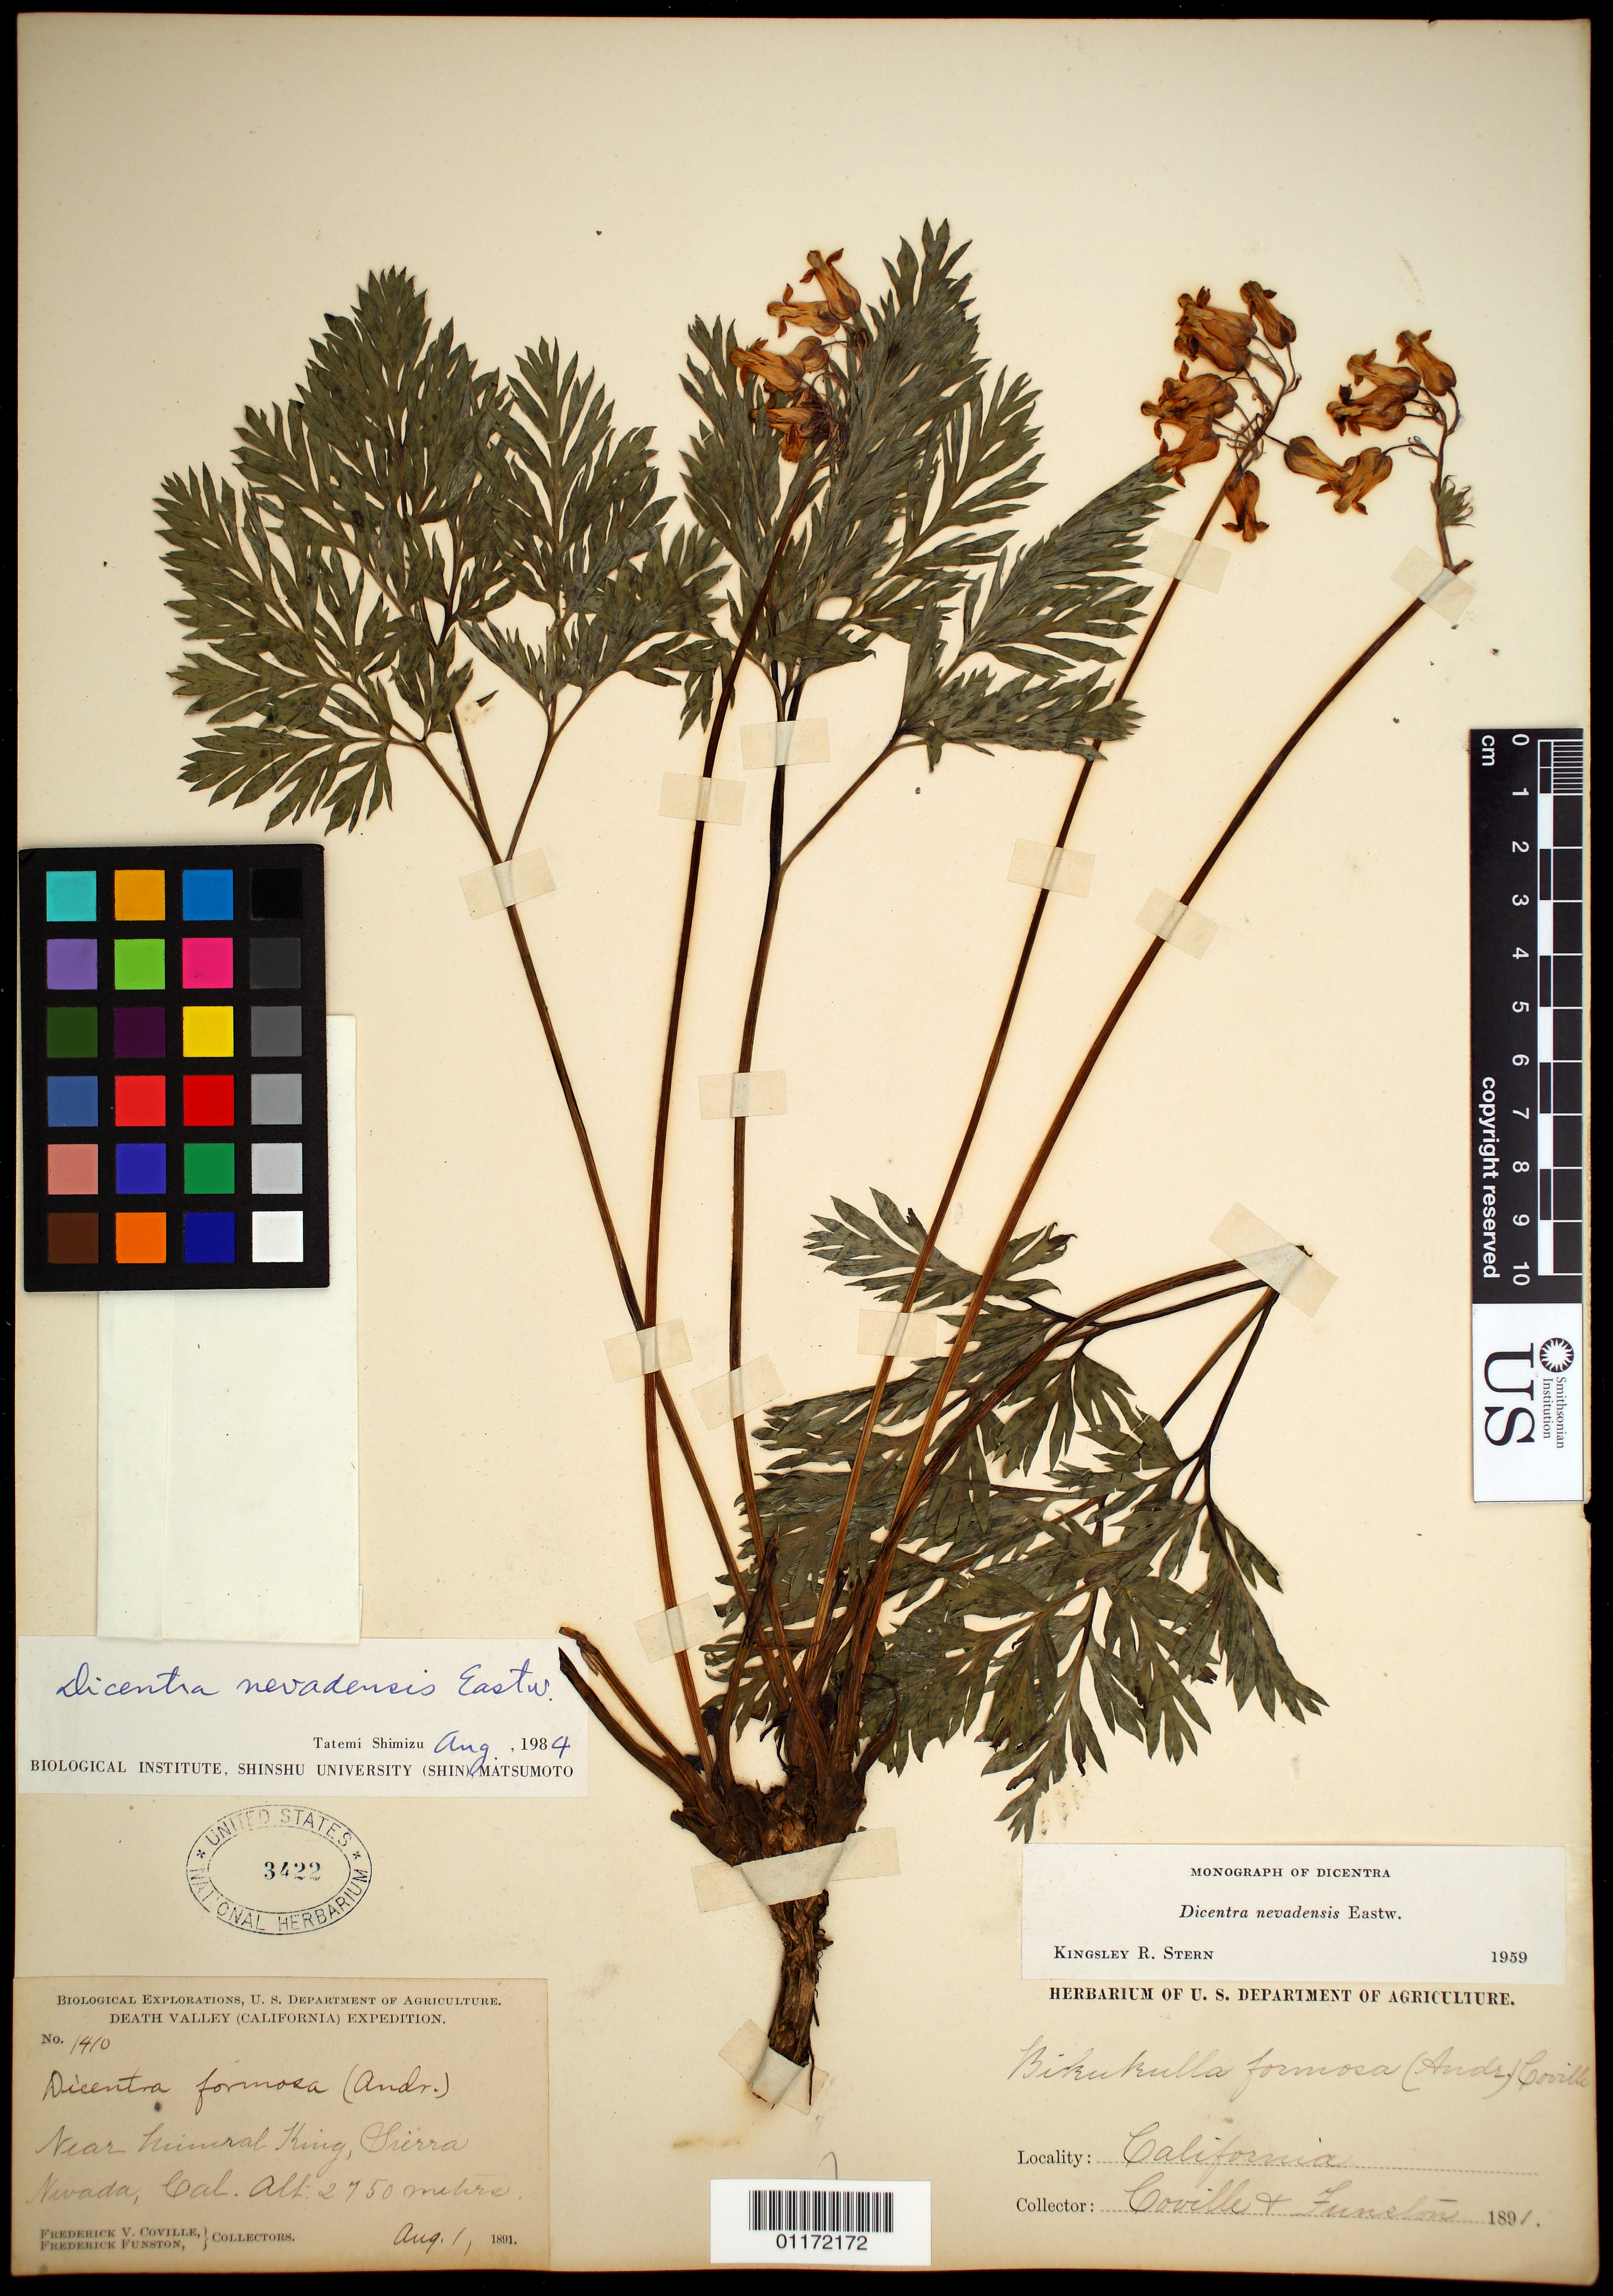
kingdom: Plantae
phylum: Tracheophyta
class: Magnoliopsida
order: Ranunculales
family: Papaveraceae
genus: Dicentra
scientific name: Dicentra nevadensis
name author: Eastw.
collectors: F. V. Coville & F. Funston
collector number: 1410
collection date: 1891-08-01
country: United States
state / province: California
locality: near Mineral King, Sierra Nevada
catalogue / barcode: US 3422